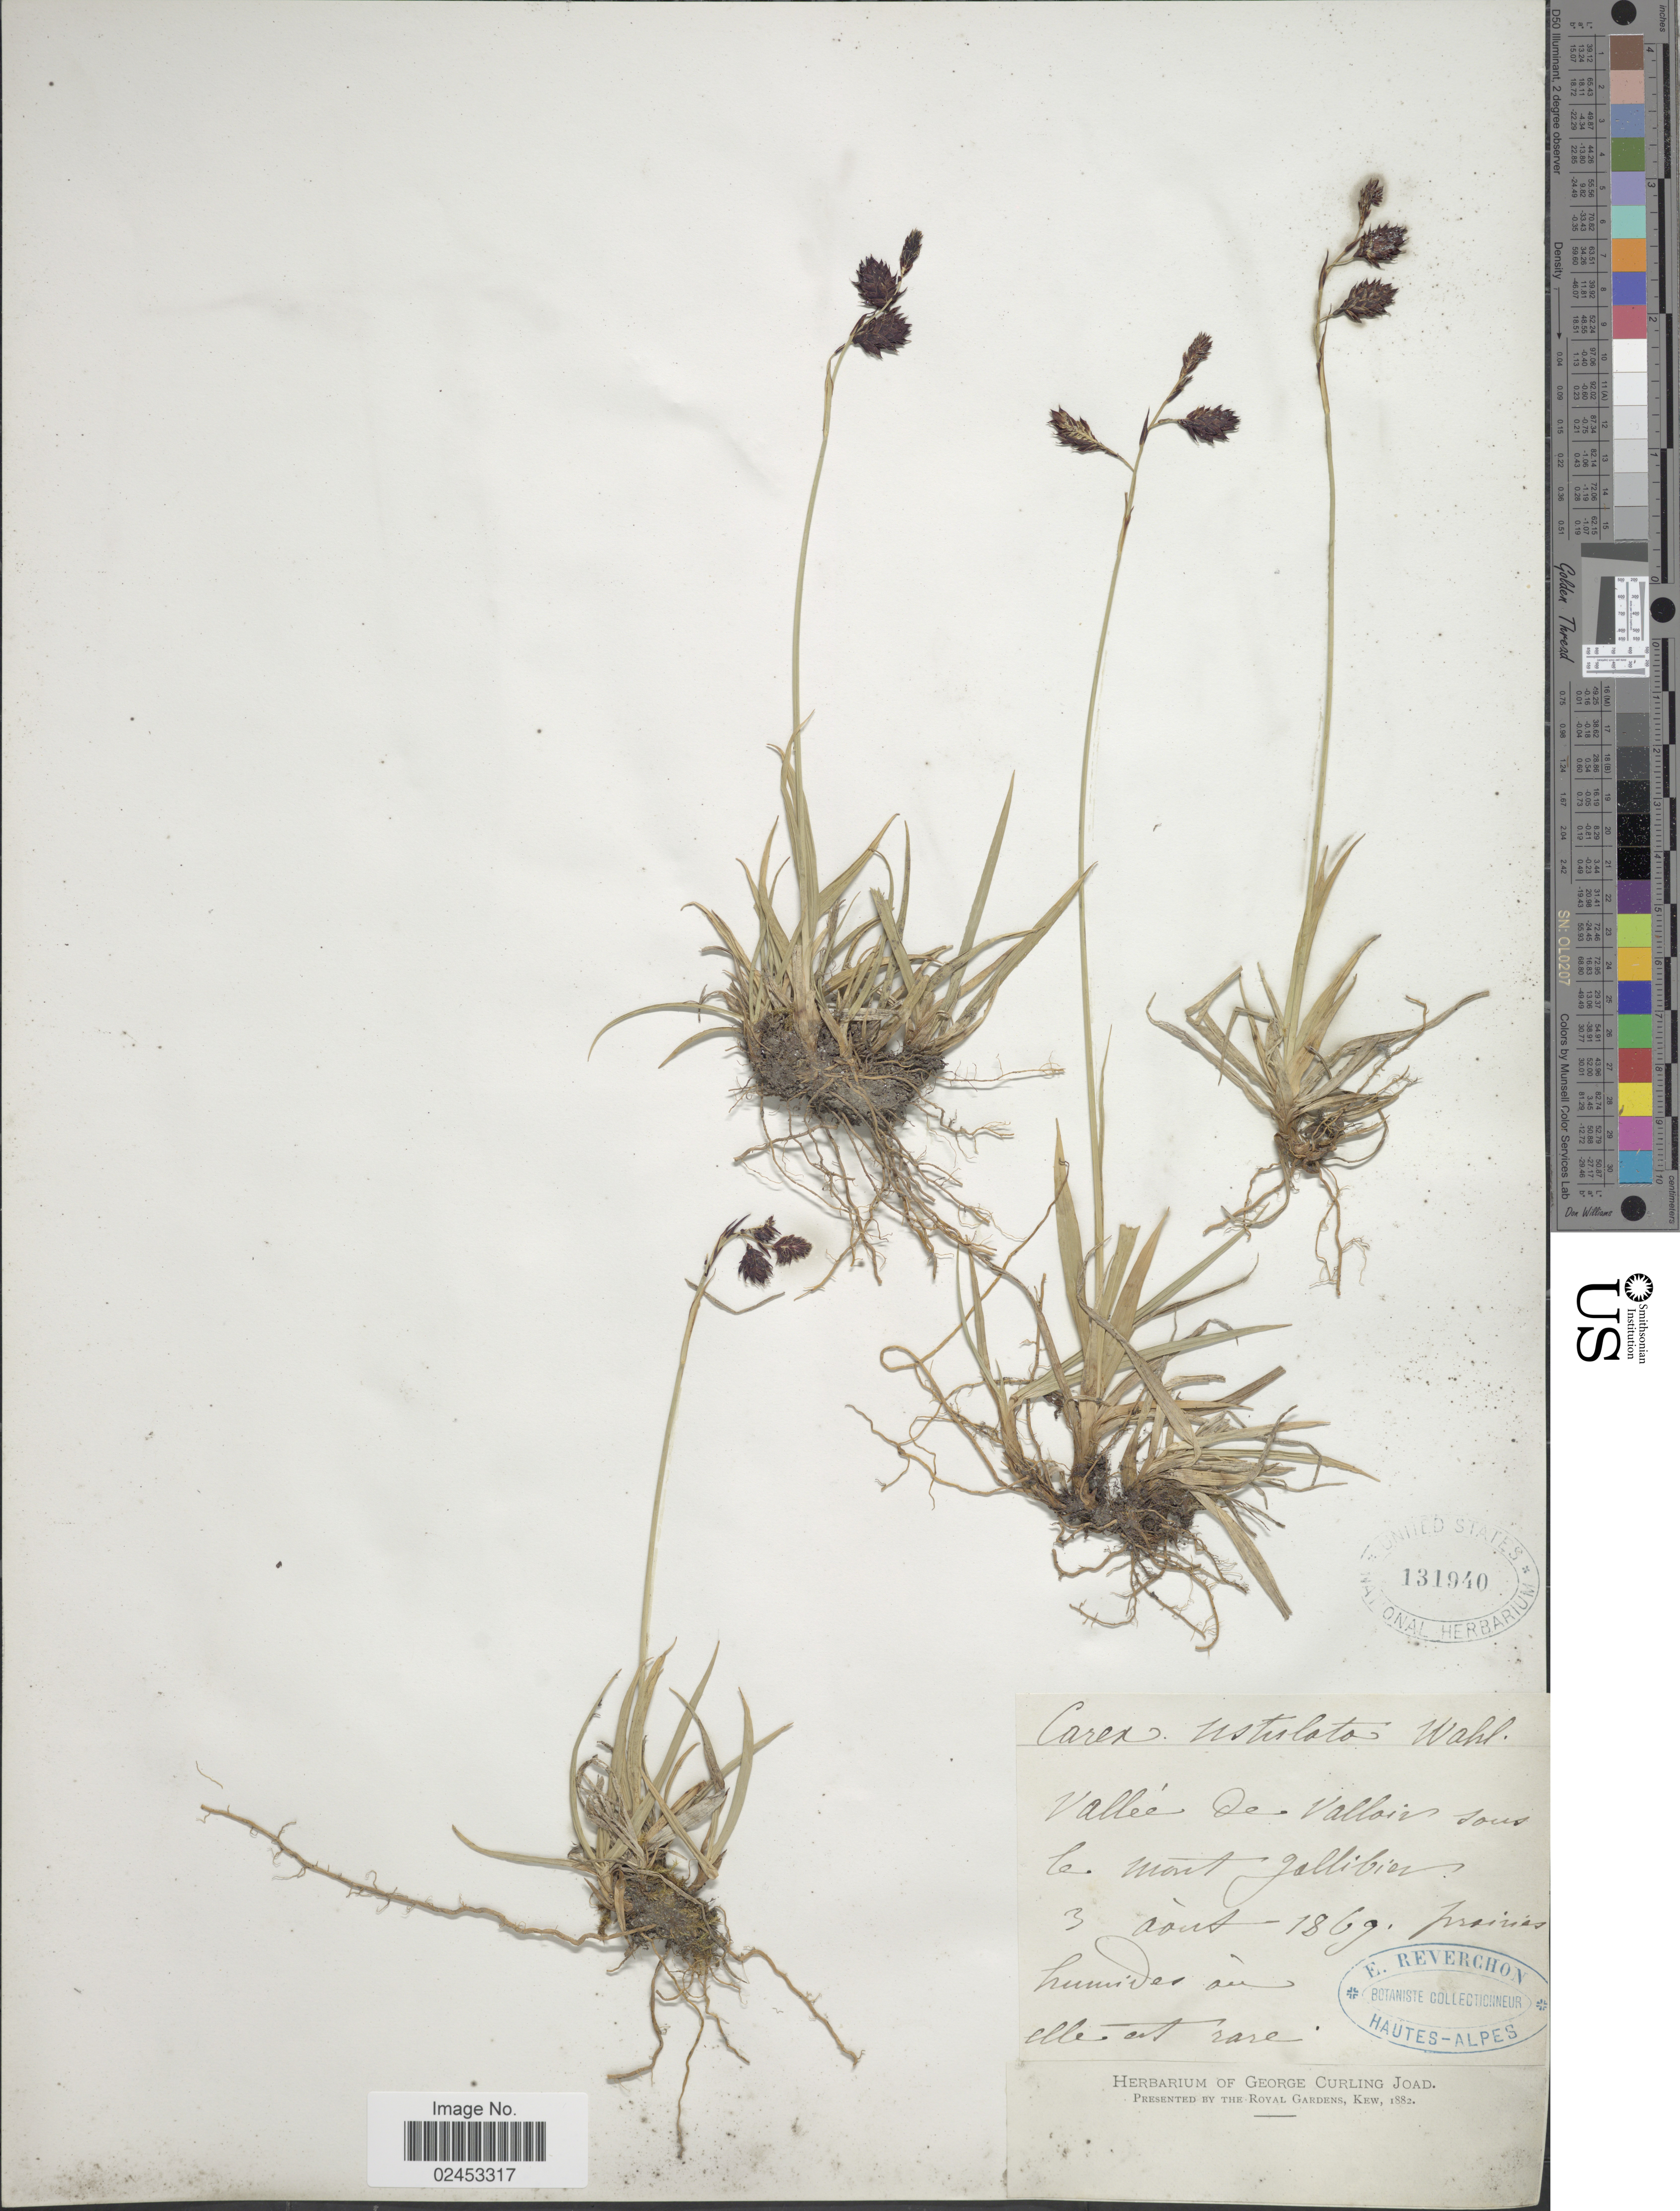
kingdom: Plantae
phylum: Tracheophyta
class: Liliopsida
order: Poales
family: Cyperaceae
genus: Carex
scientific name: Carex atrofusca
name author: Schkuhr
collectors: E. Reverchon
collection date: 1869-08-03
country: France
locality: Vallée de Valloir sous le Mont Gallibier, prairies humides au alle et rare.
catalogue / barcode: US 131940